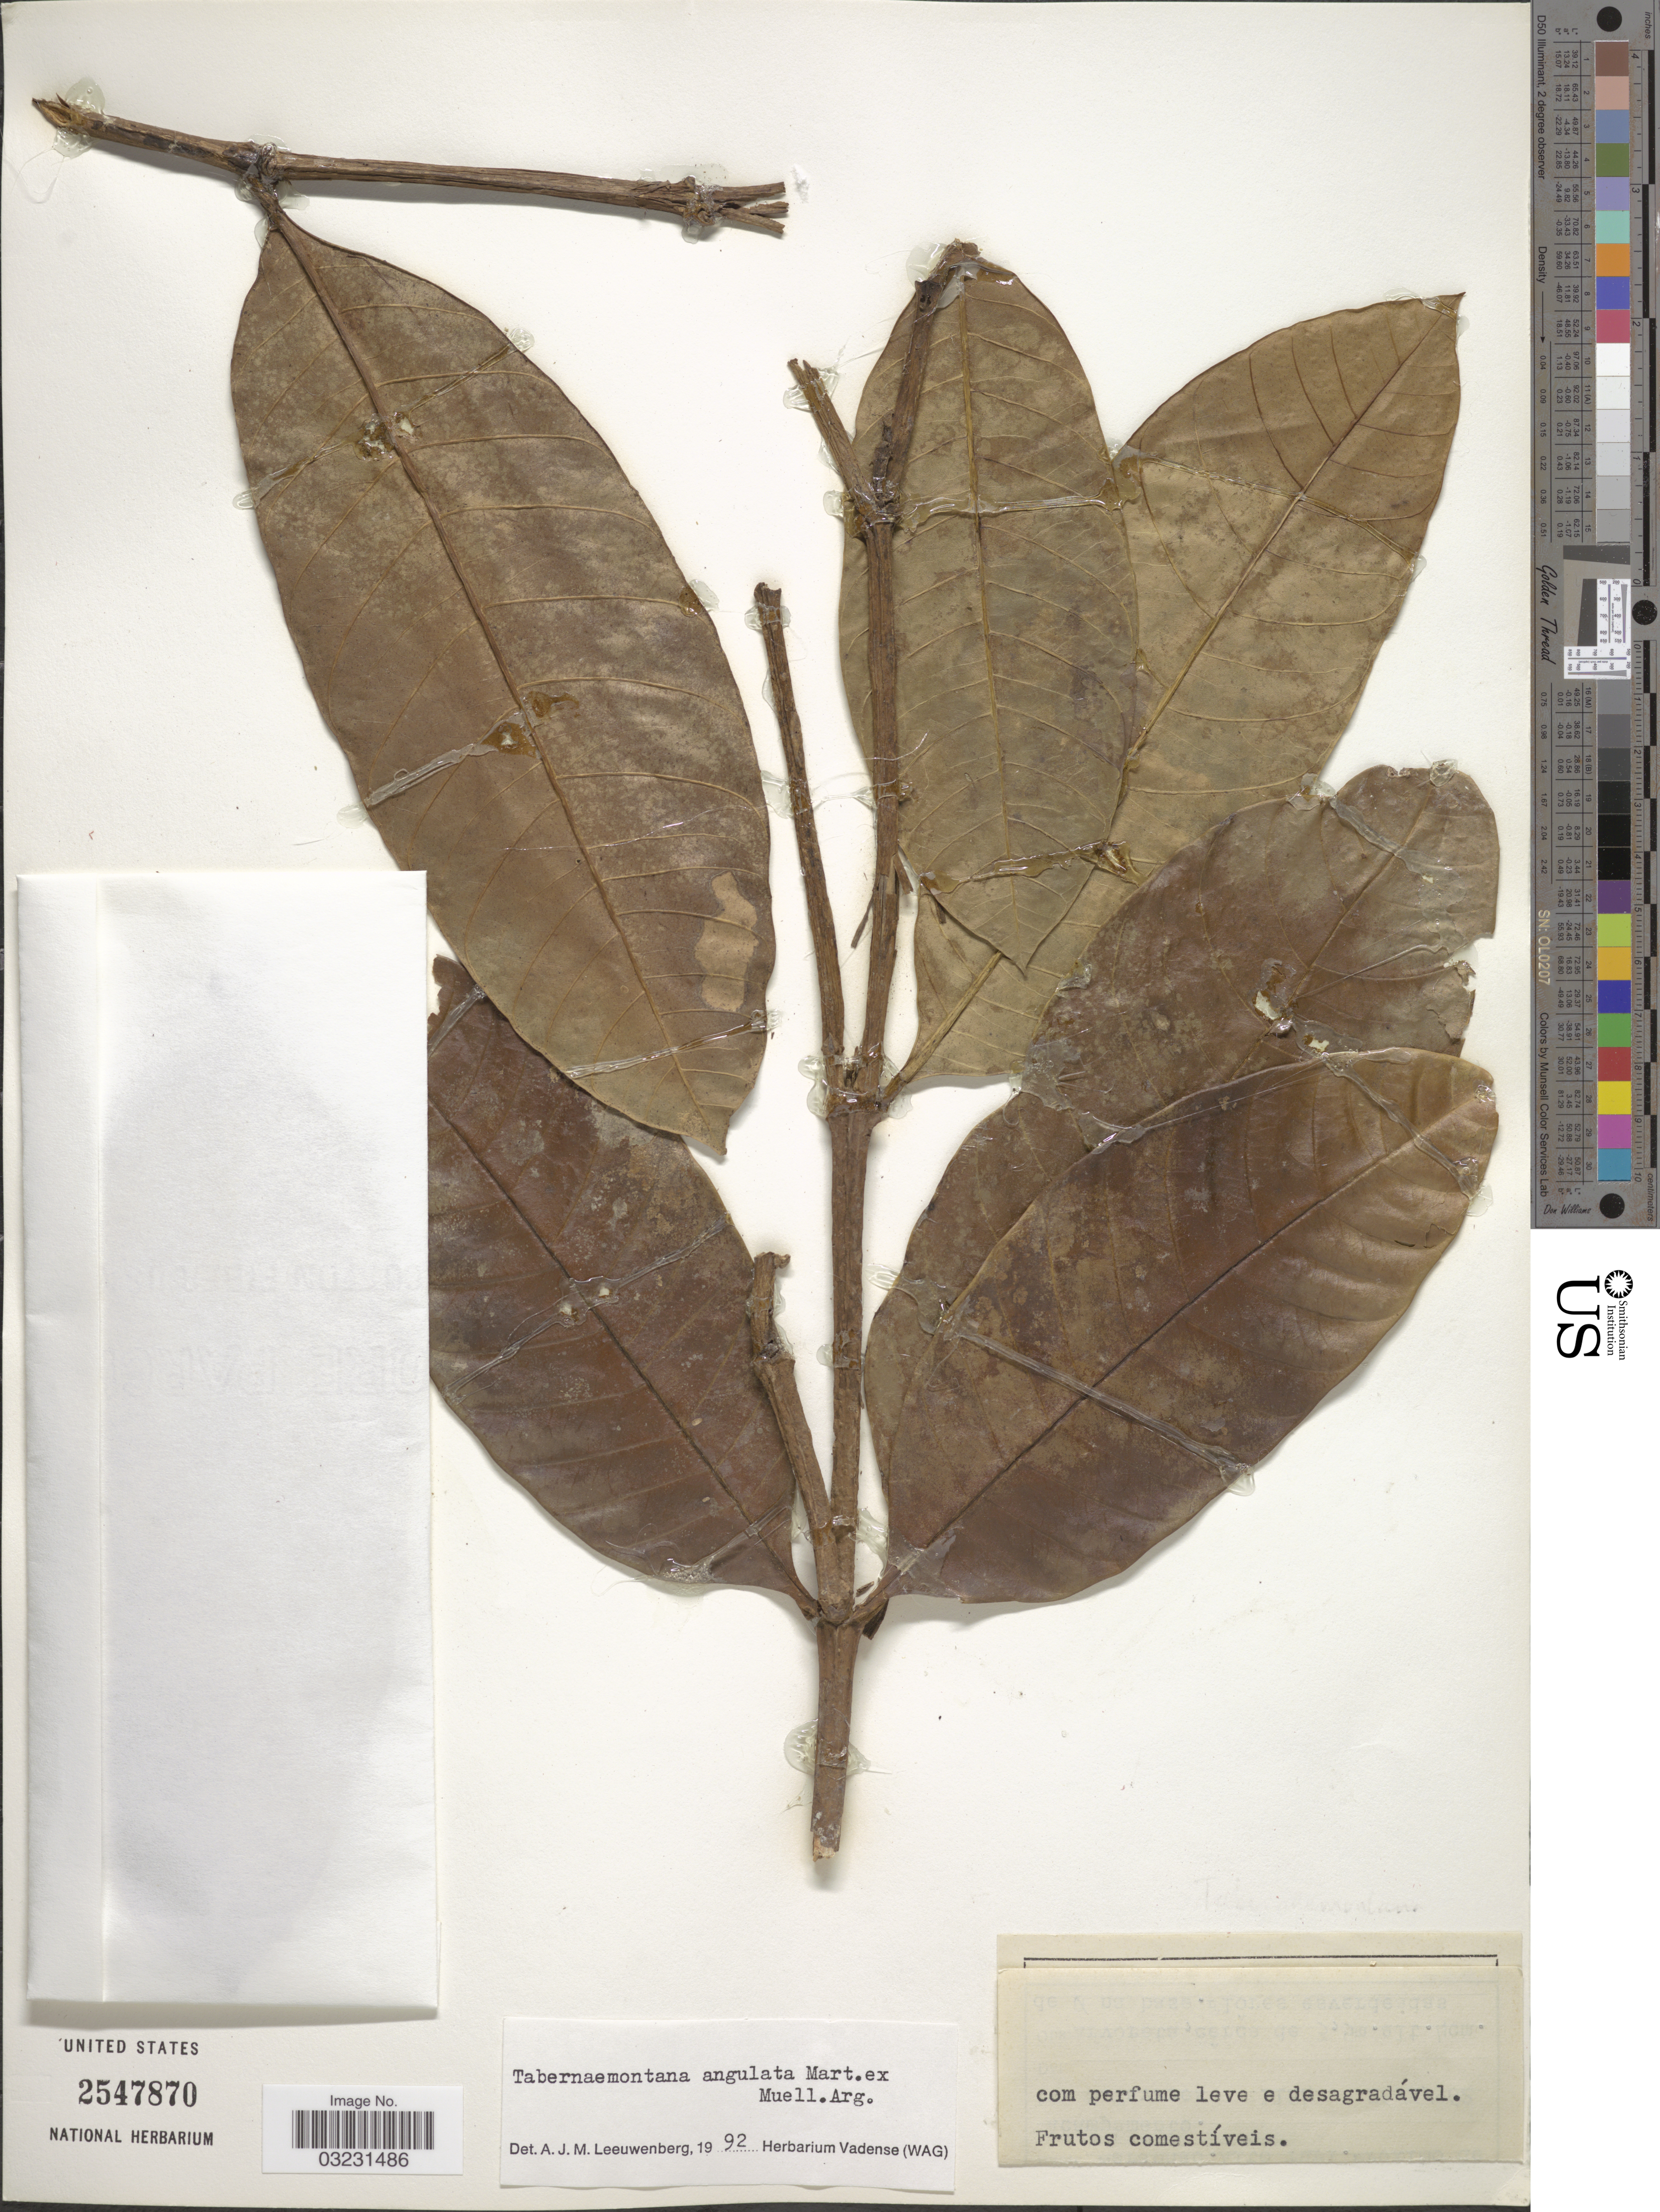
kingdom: Plantae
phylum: Tracheophyta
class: Magnoliopsida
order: Gentianales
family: Apocynaceae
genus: Tabernaemontana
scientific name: Tabernaemontana angulata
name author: Mart. ex Müll. Arg.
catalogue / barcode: US 2547870